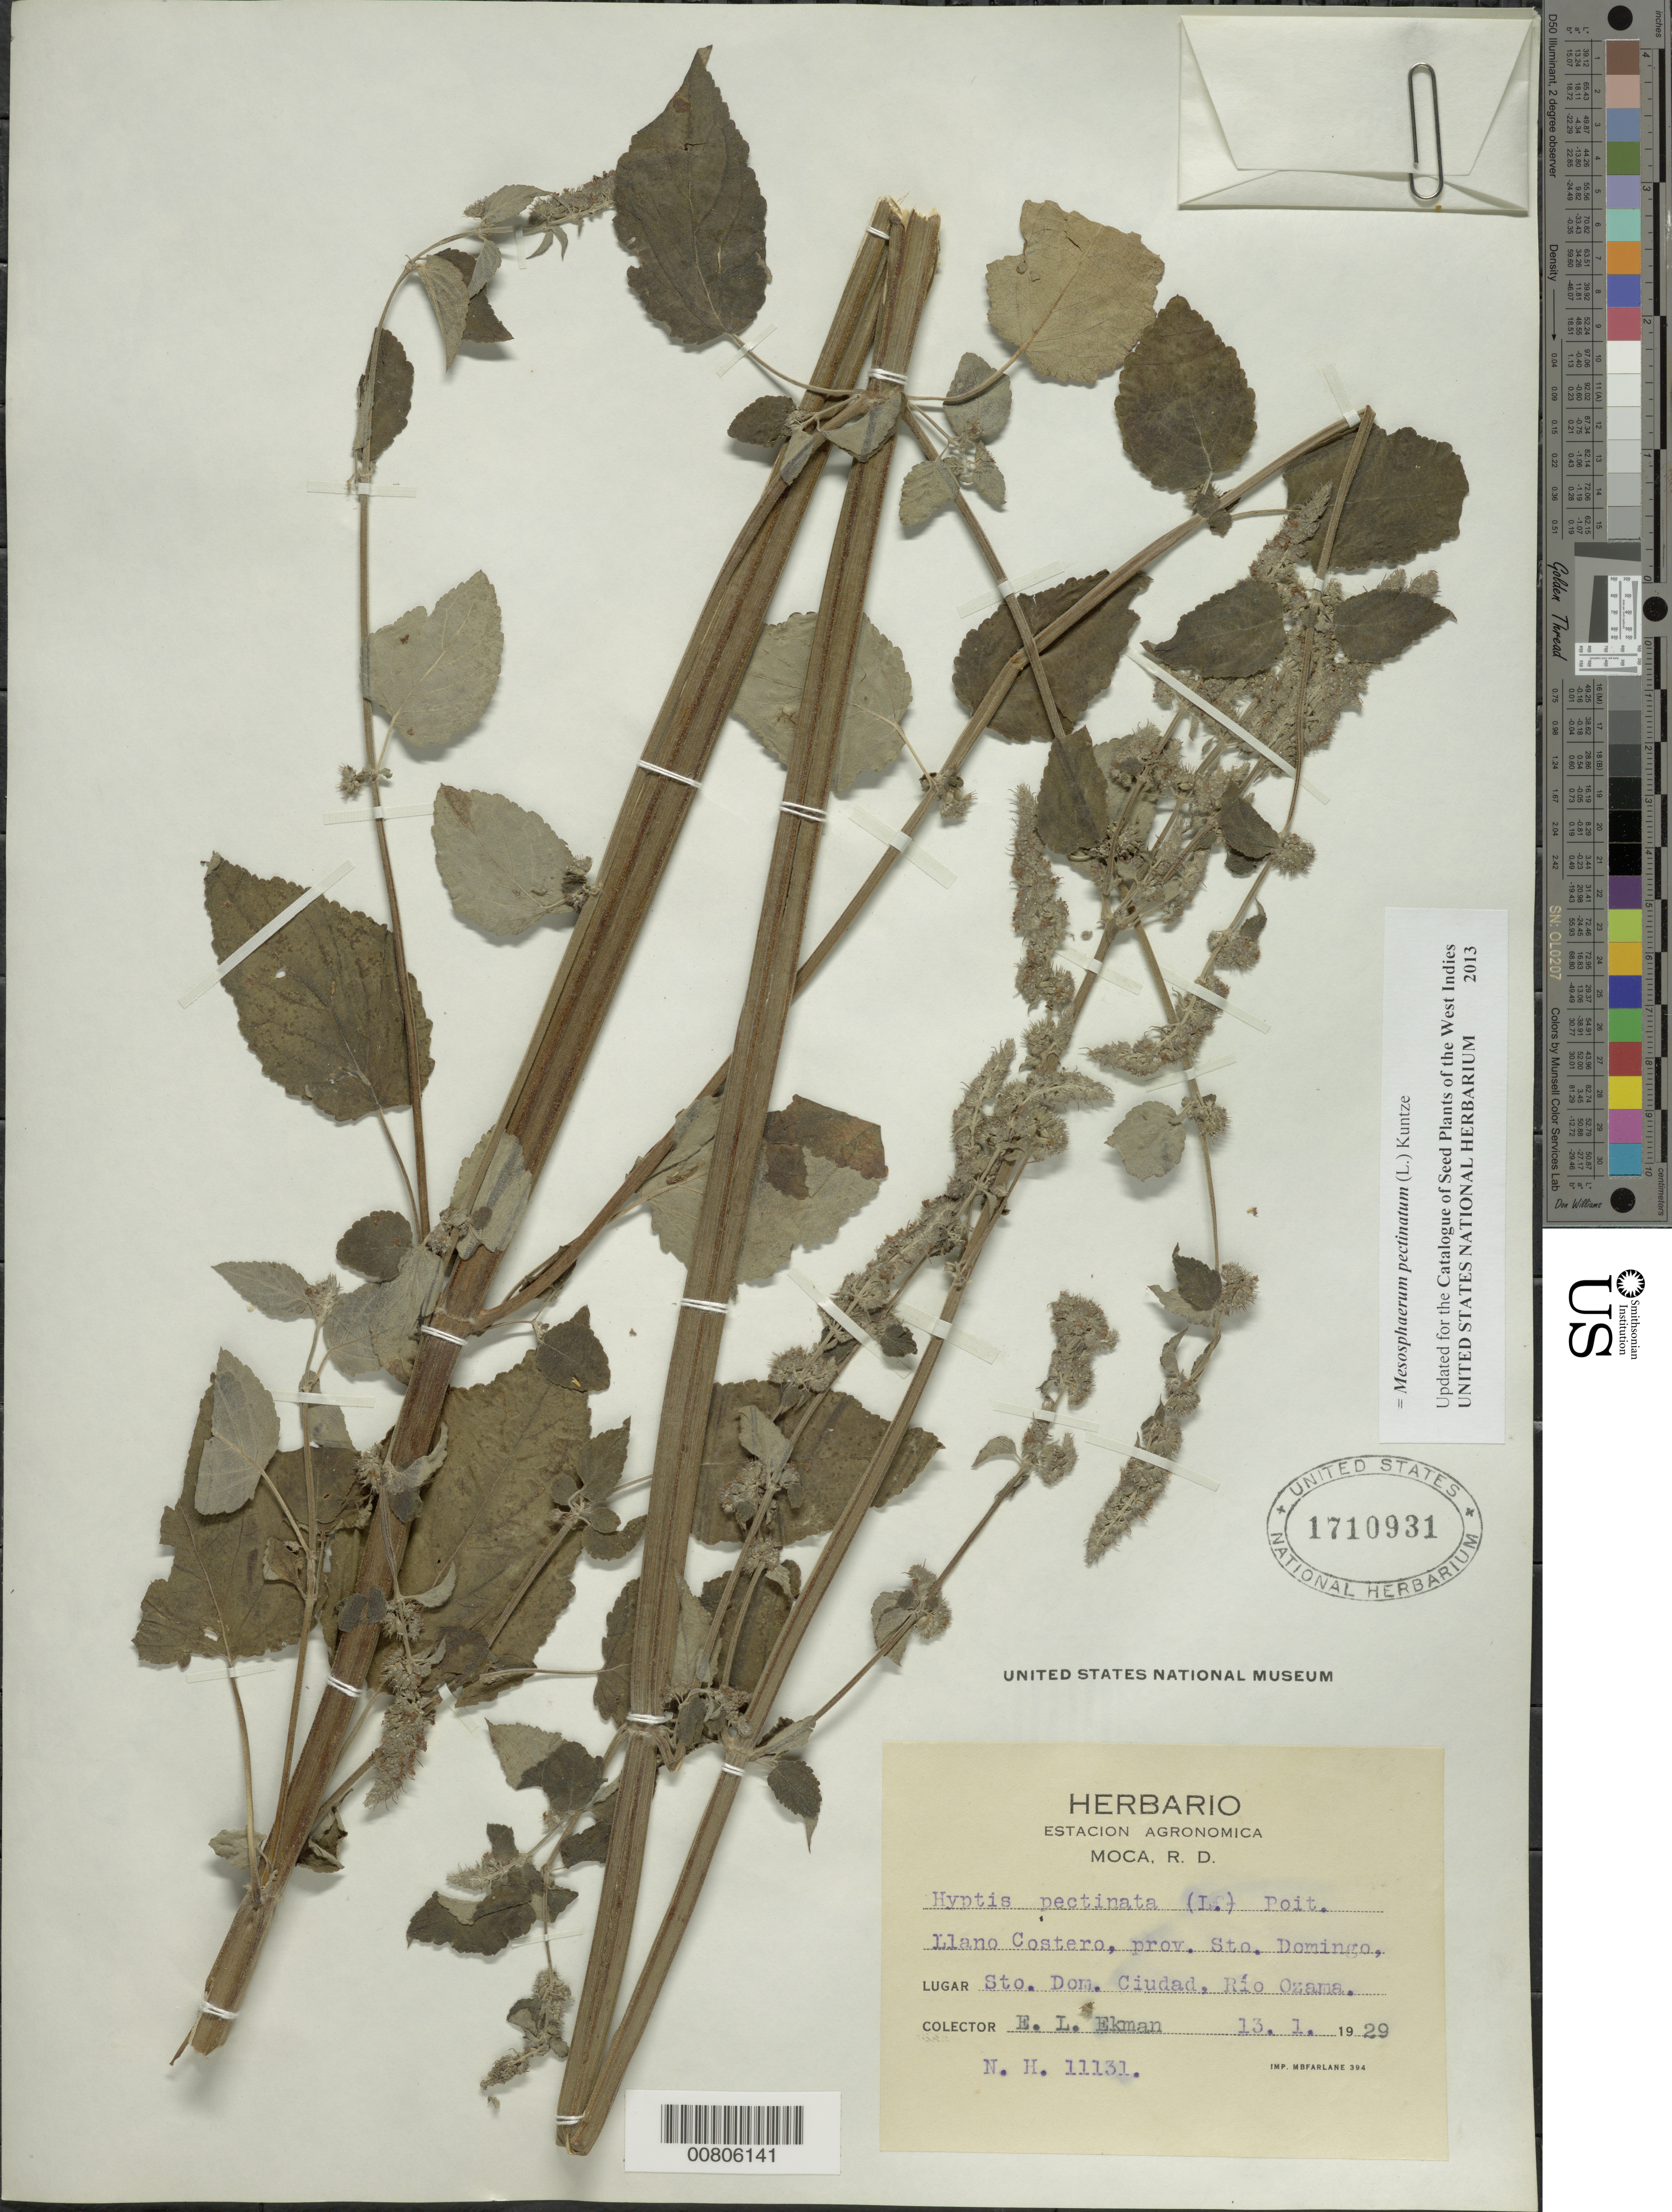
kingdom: Plantae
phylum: Tracheophyta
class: Magnoliopsida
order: Lamiales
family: Lamiaceae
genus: Mesosphaerum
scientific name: Mesosphaerum pectinatum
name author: (L.) Kuntze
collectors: E. L. Ekman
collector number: H 11131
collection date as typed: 13 Jan 1929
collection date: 1929-01-13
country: Dominican Republic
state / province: Distrito Nacional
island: Hispaniola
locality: Llano Costero, Santo Domingo Ciudad, Río Ozama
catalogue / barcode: US 1710931